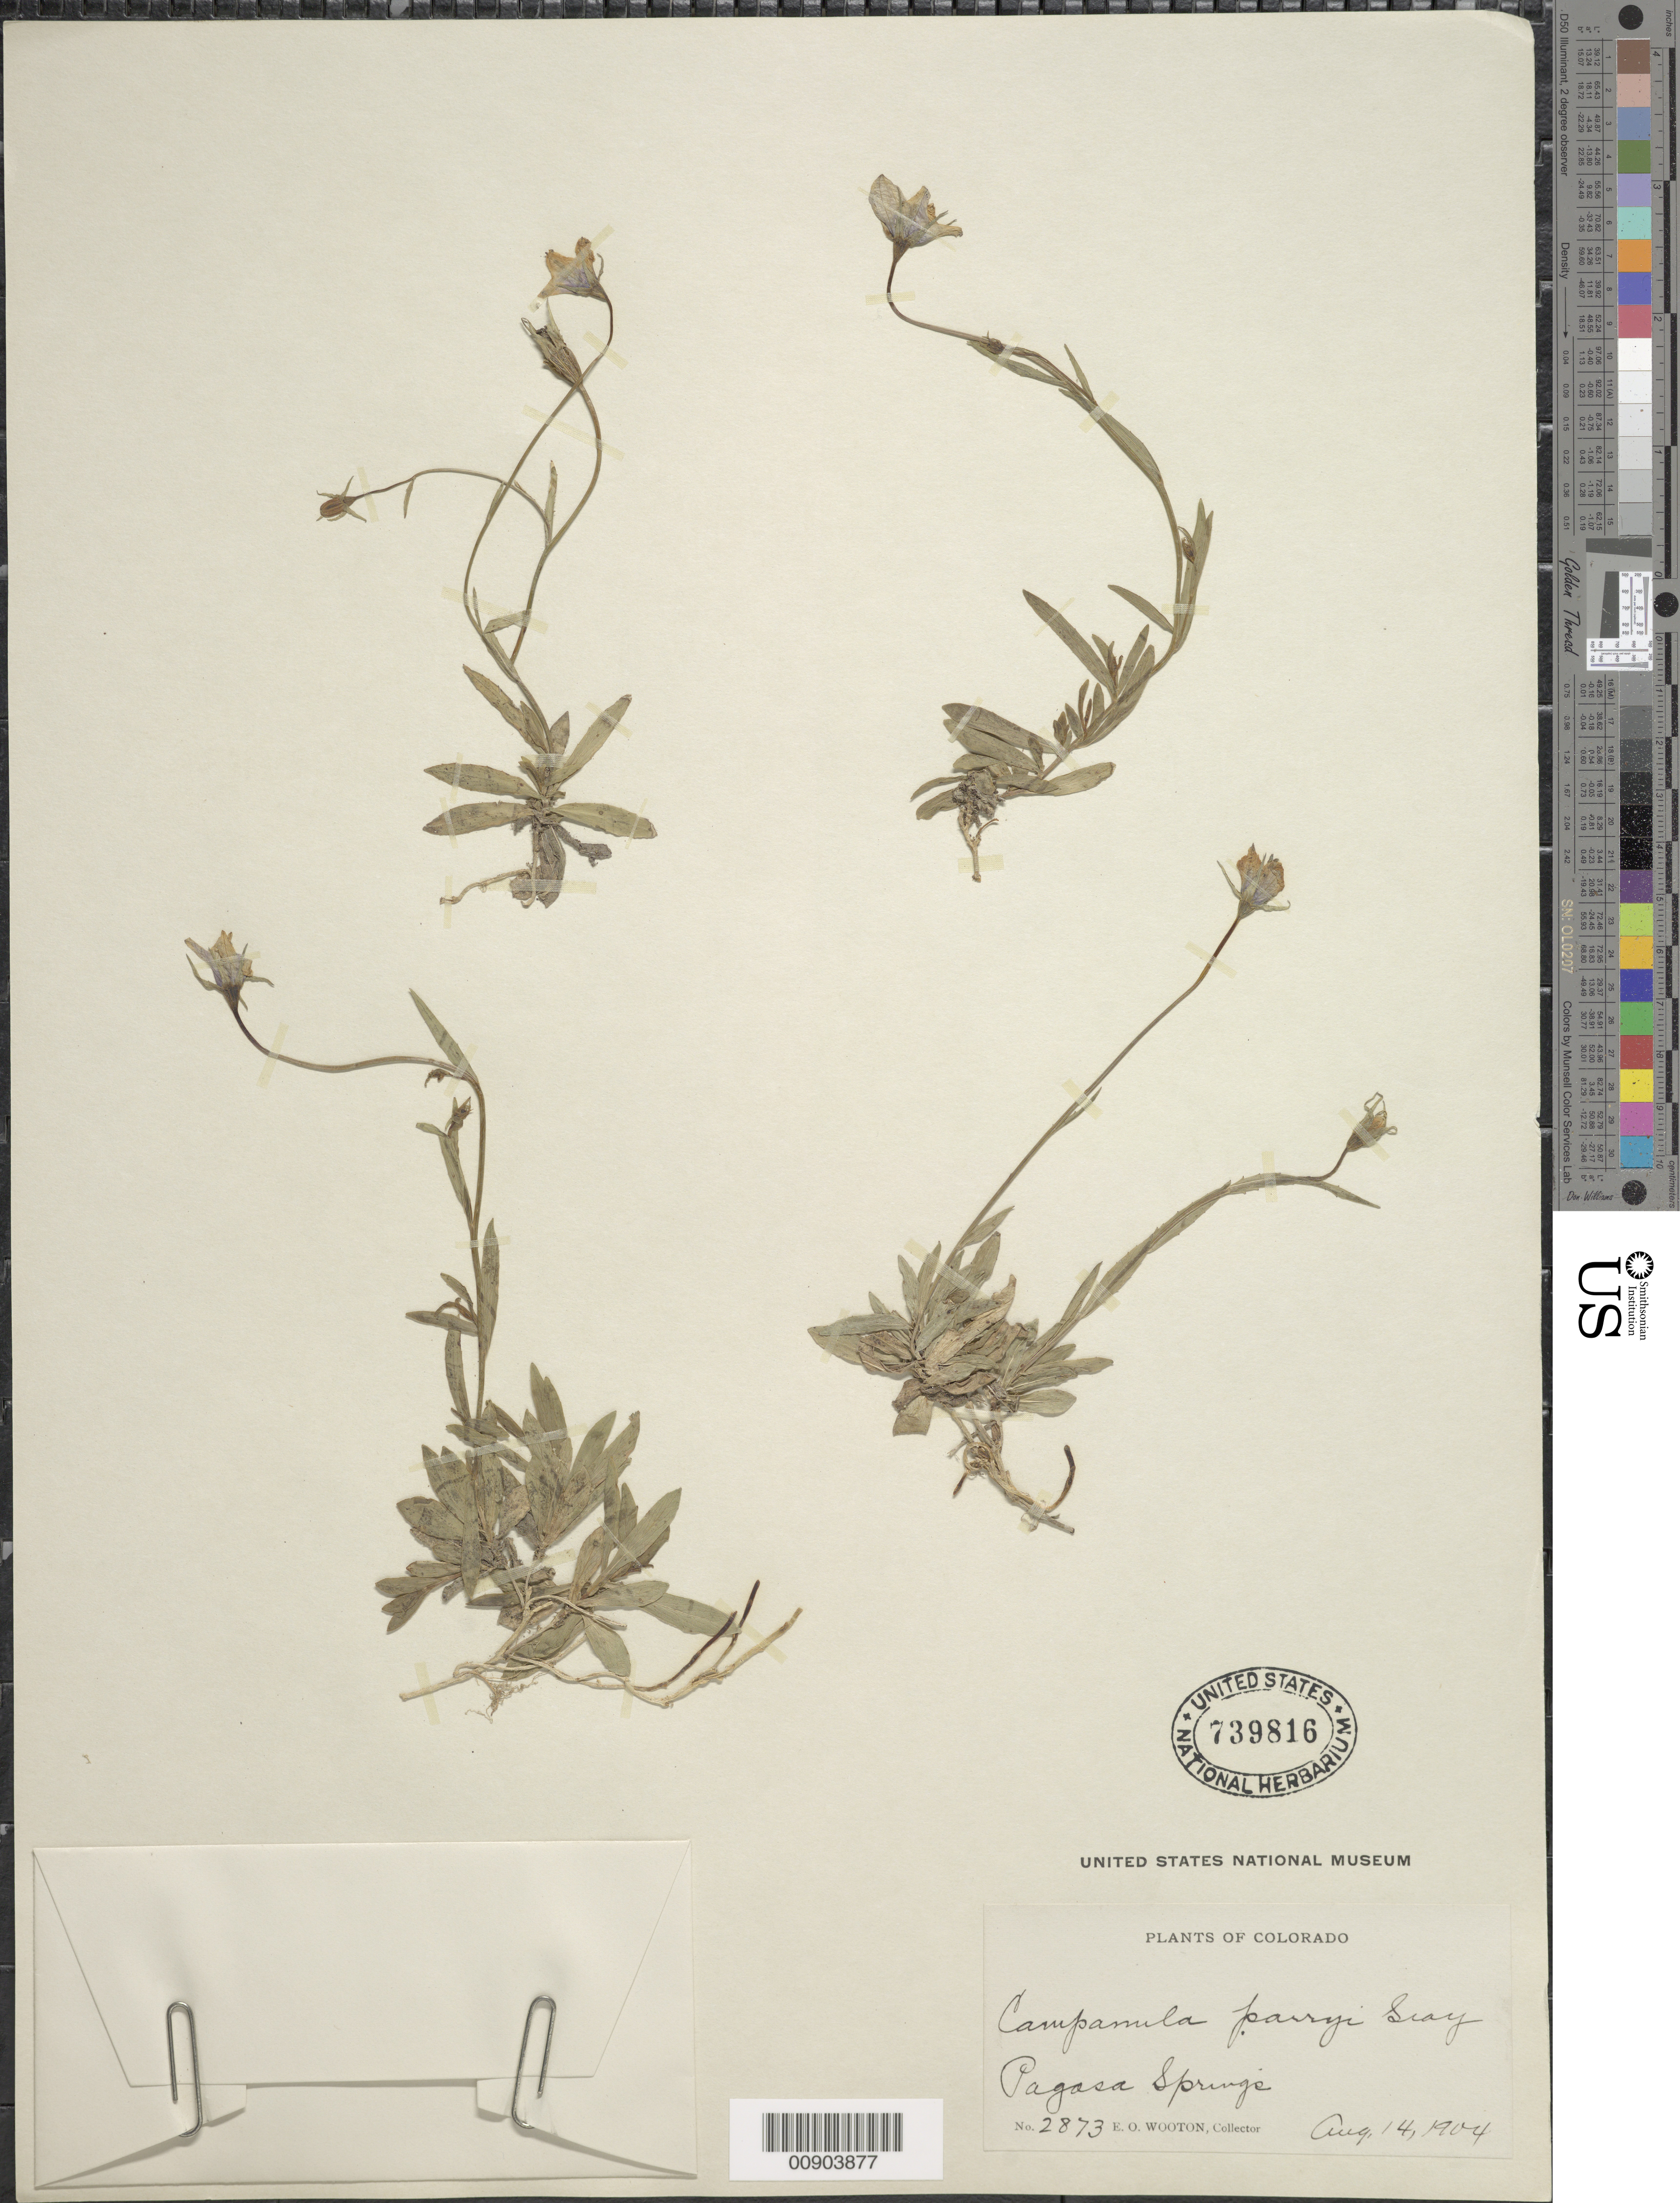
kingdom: Plantae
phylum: Tracheophyta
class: Magnoliopsida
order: Asterales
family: Campanulaceae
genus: Campanula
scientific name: Campanula planiflora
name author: Engelm.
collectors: E. O. Wooton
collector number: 2873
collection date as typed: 14 Aug 1904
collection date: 1904-08-14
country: United States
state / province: Colorado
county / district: Archuleta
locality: Pagosa Springs.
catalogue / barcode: US 739816